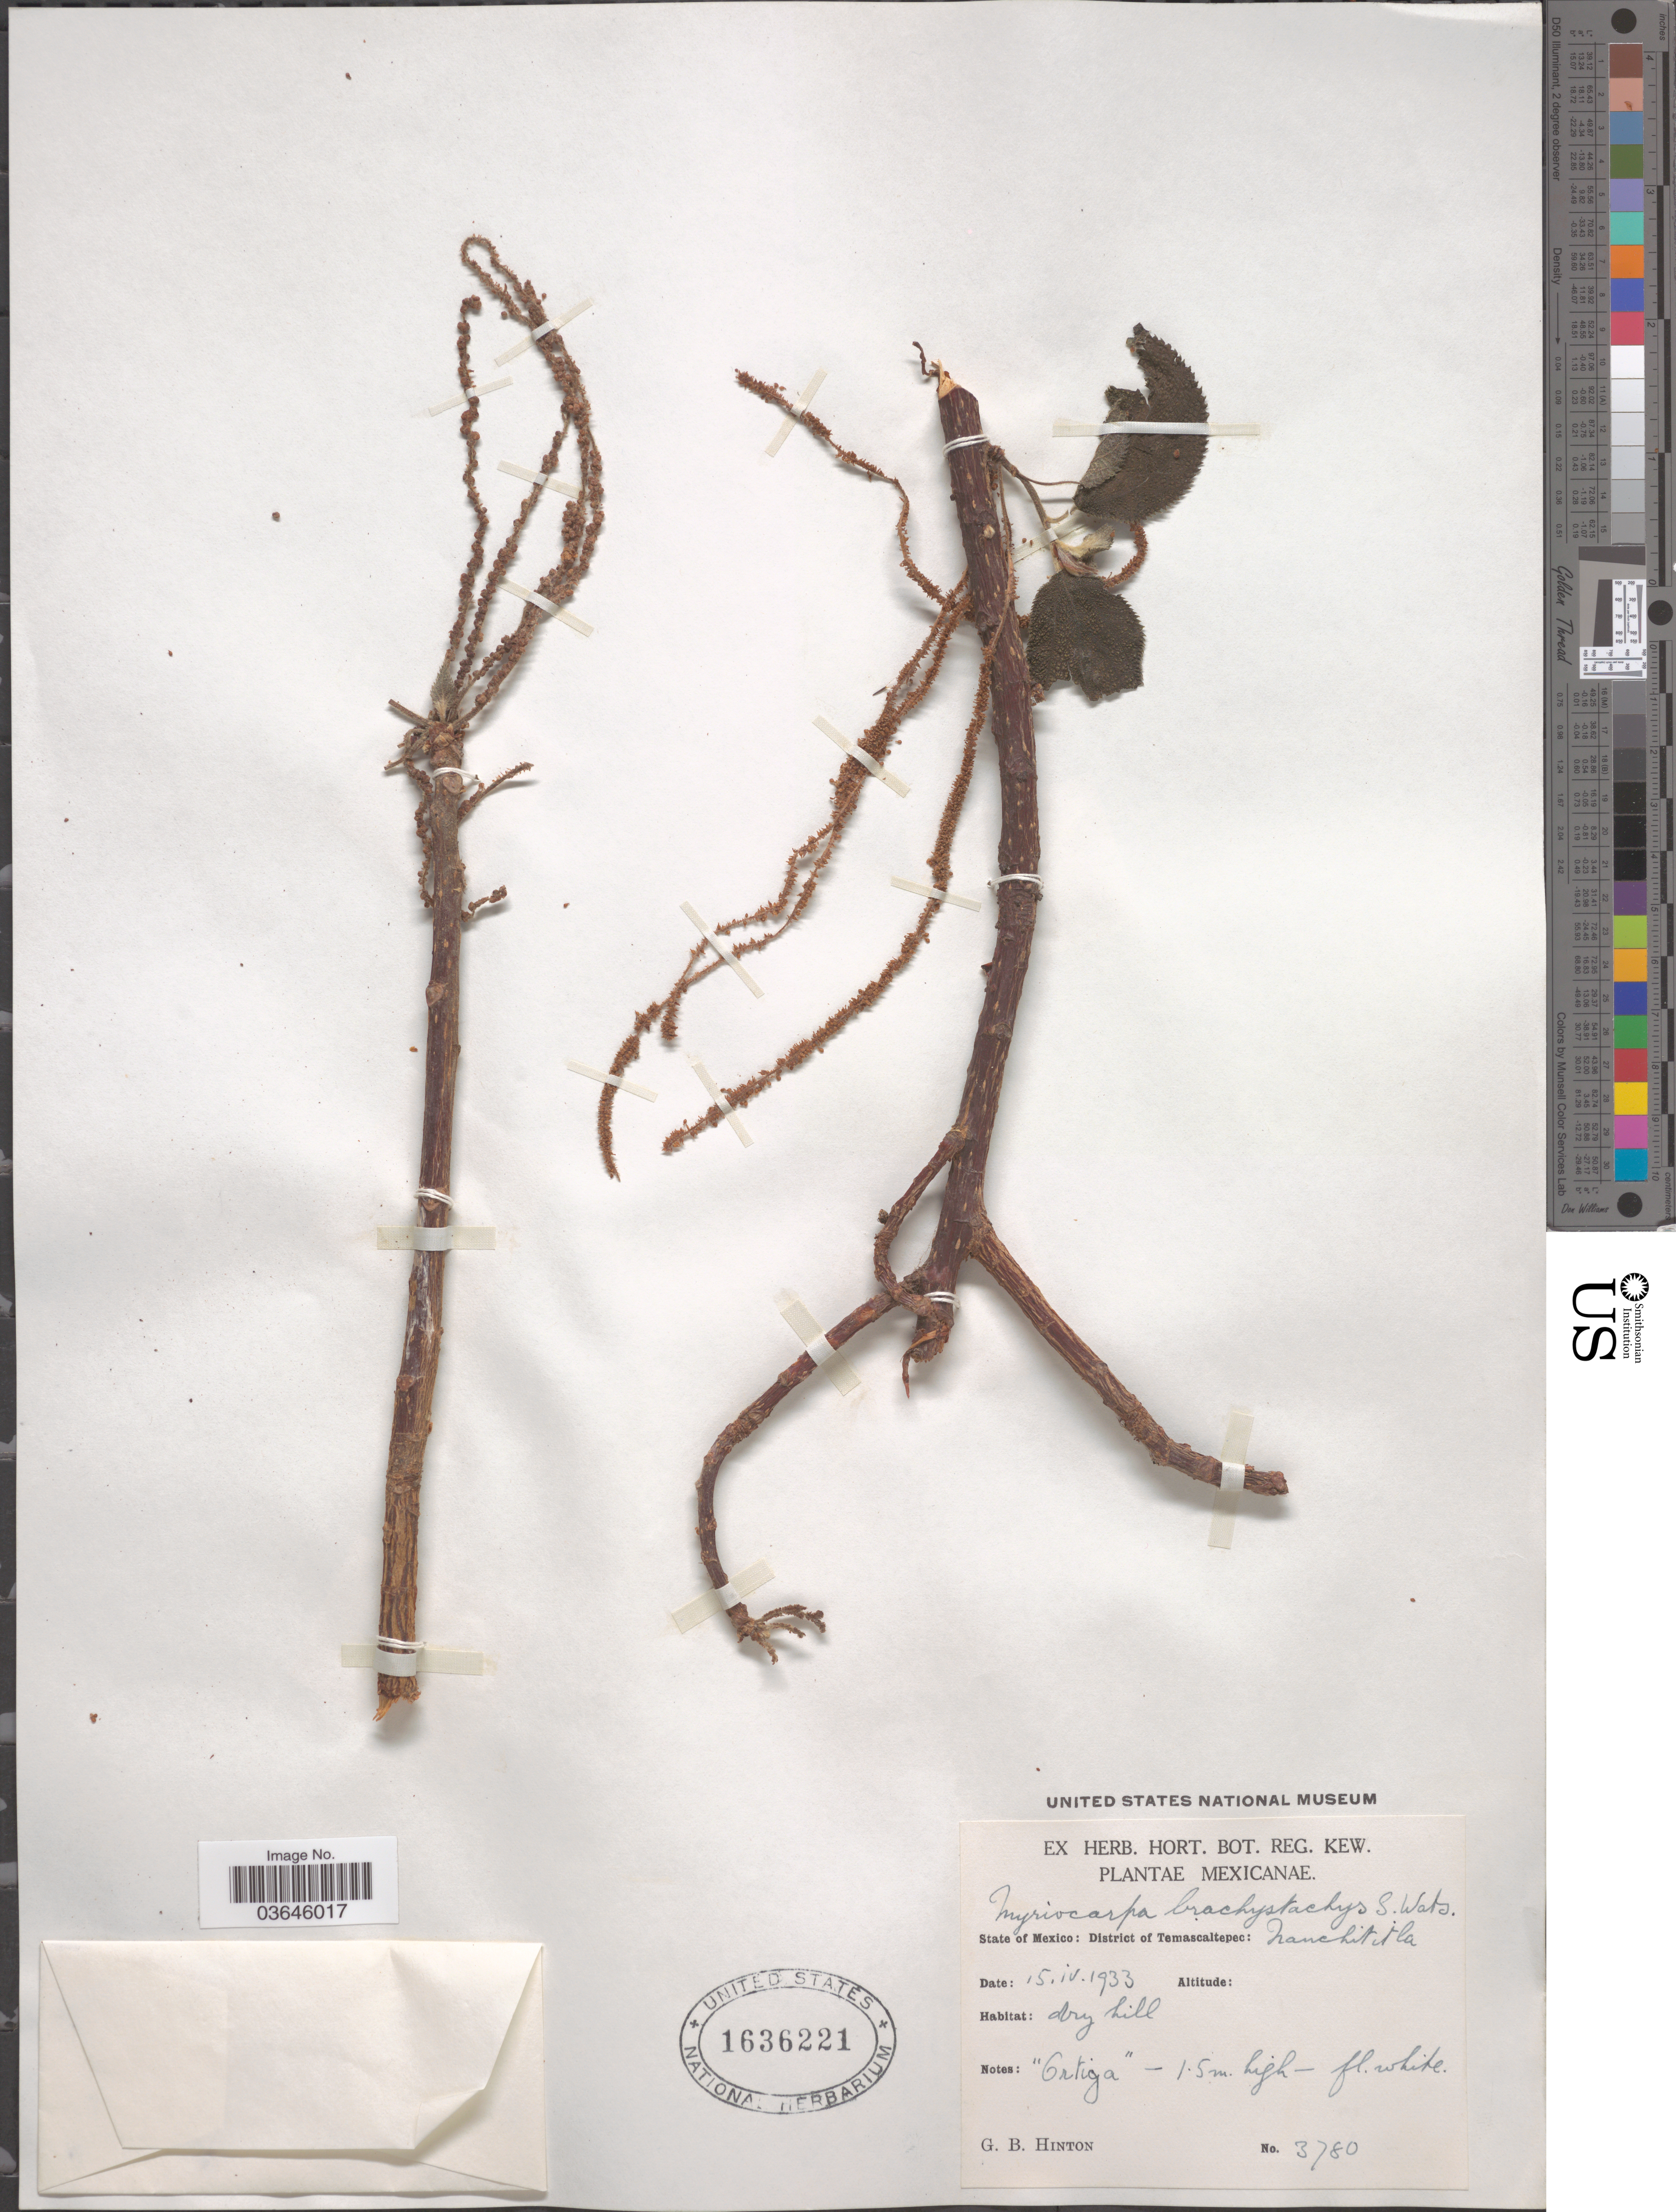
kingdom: Plantae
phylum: Tracheophyta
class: Magnoliopsida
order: Rosales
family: Urticaceae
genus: Myriocarpa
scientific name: Myriocarpa brachystachys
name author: S. Watson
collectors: G. B. Hinton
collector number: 3780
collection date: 1933-04-15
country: Mexico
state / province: México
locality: District of Temascaltepec: Nanchititla.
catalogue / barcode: US 1636221